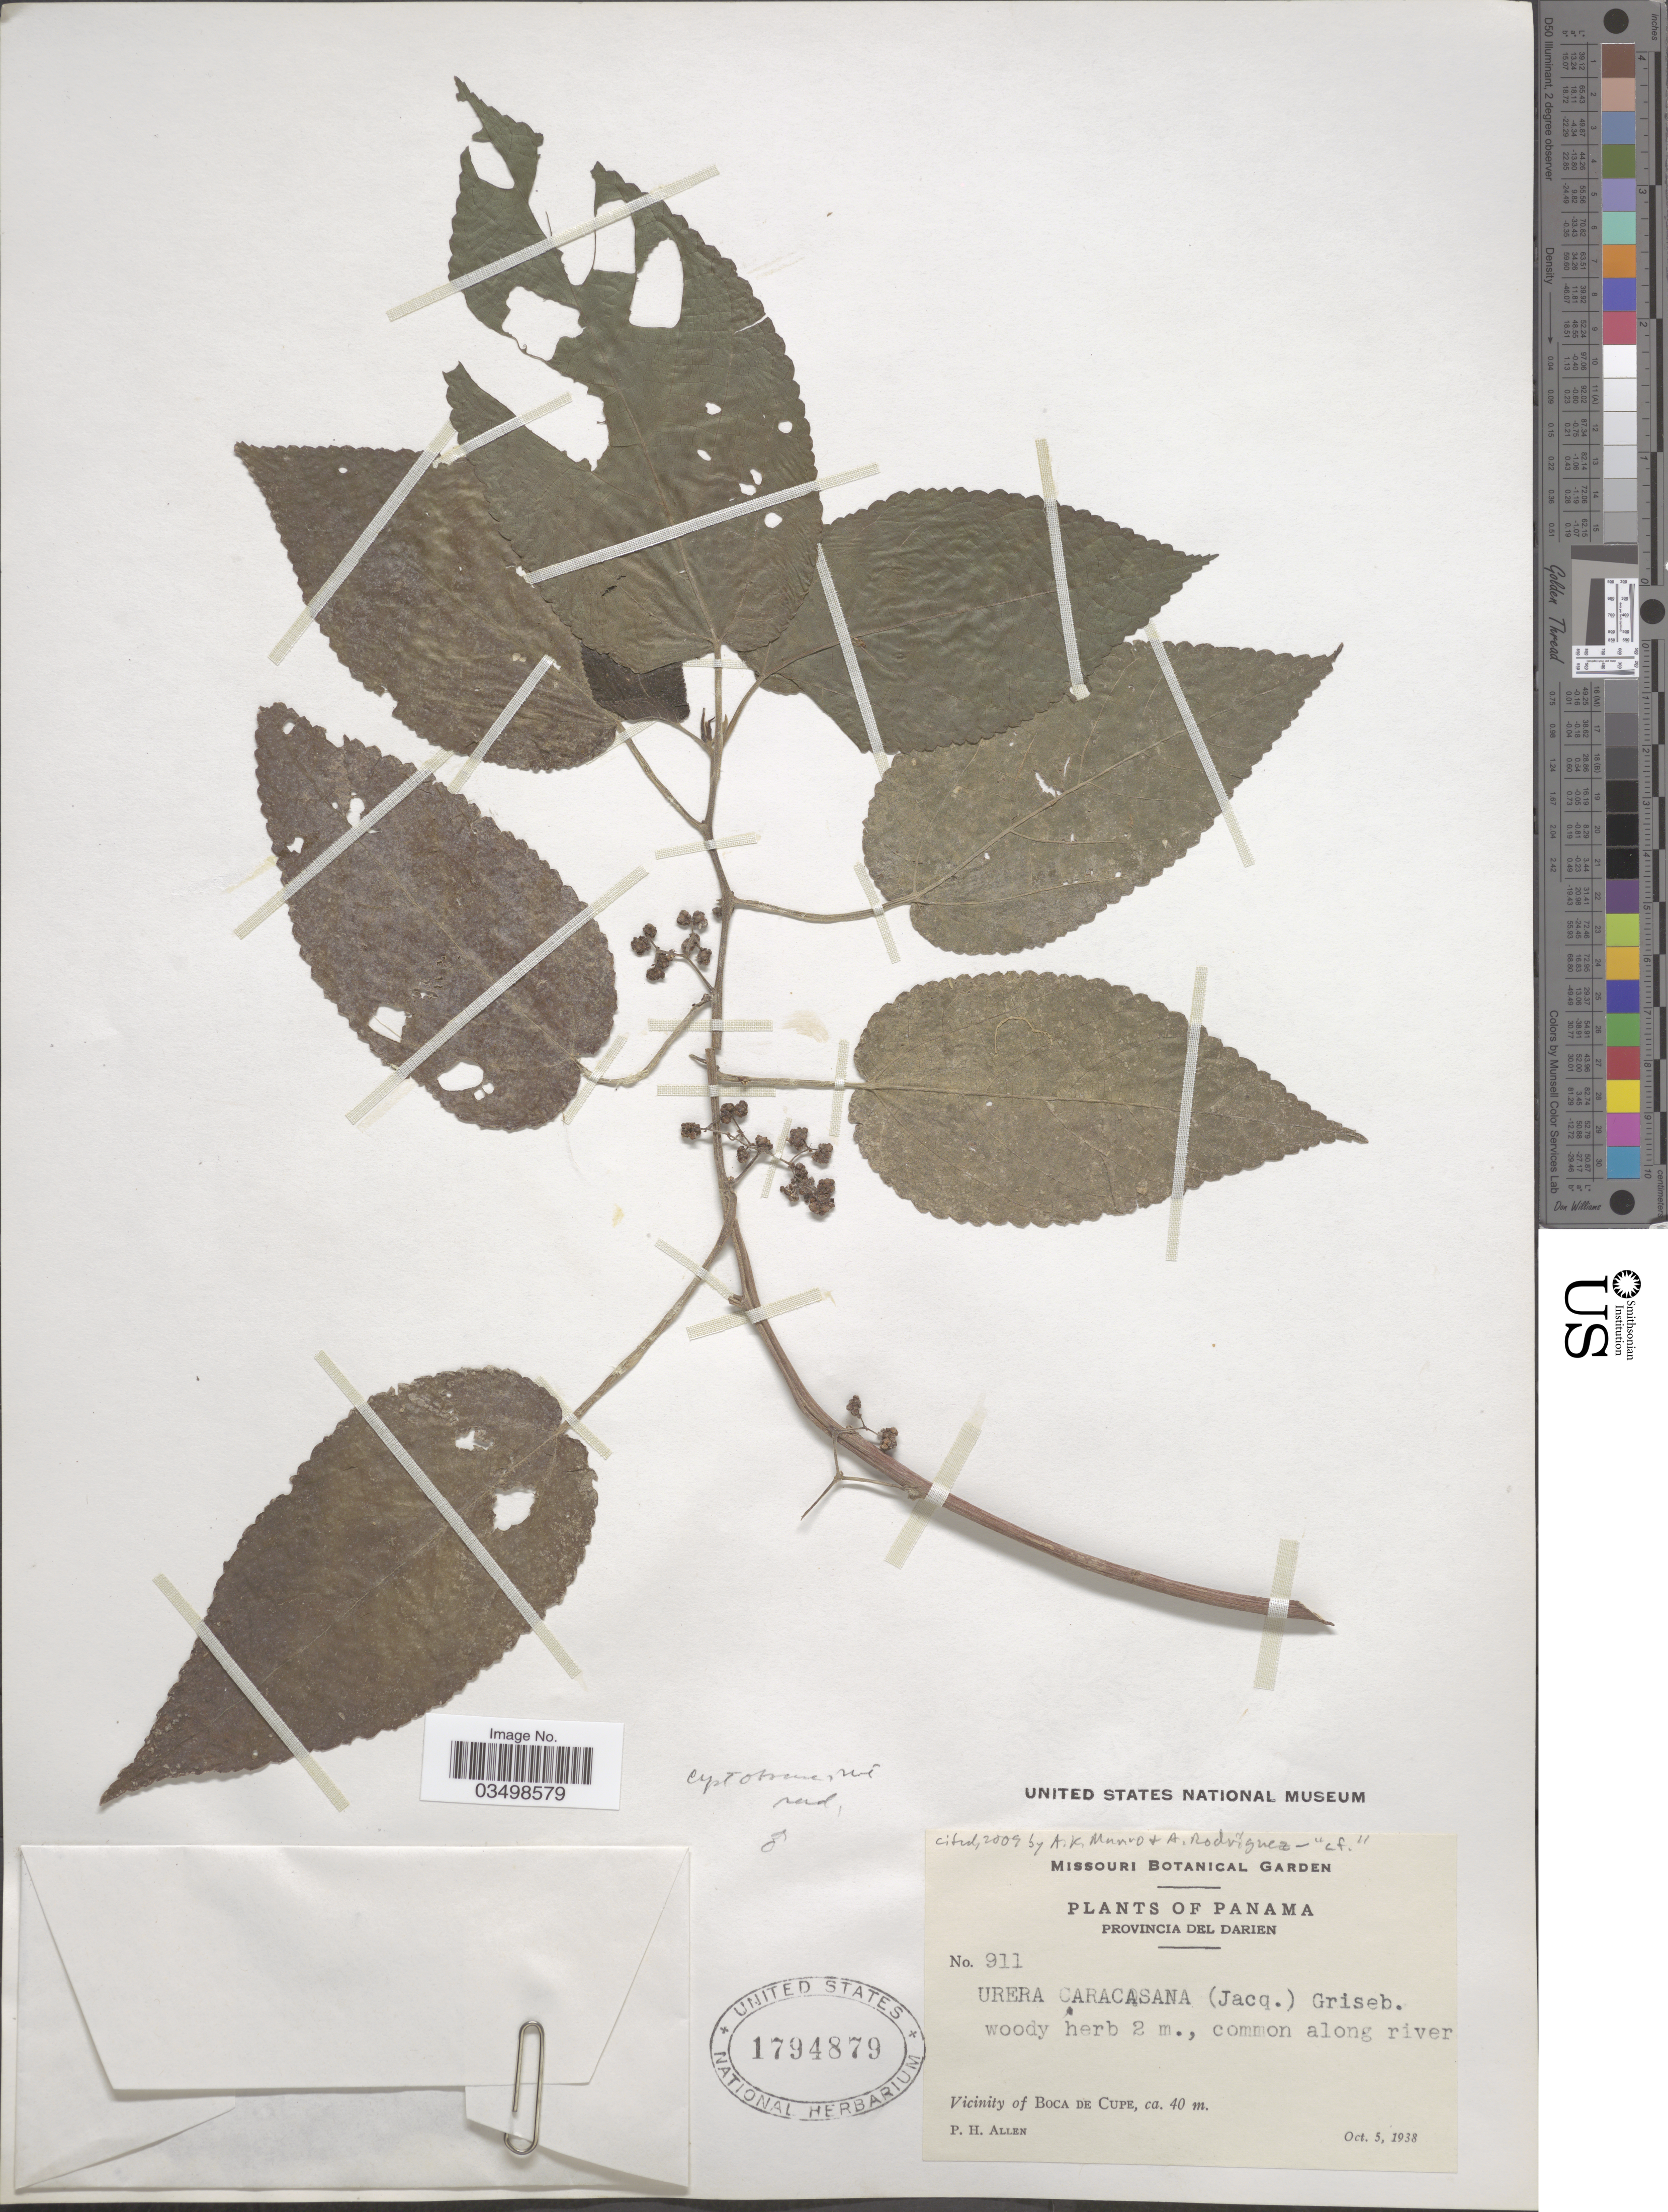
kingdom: Plantae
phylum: Tracheophyta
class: Magnoliopsida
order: Rosales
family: Urticaceae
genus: Urera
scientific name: Urera caracasana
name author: (Jacq.) Gaudich. ex Griseb.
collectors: P. H. Allen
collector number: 911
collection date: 1938-10-05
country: Panama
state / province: Darien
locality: Vicinity of Boca de Cupe.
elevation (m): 40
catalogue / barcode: US 1794879